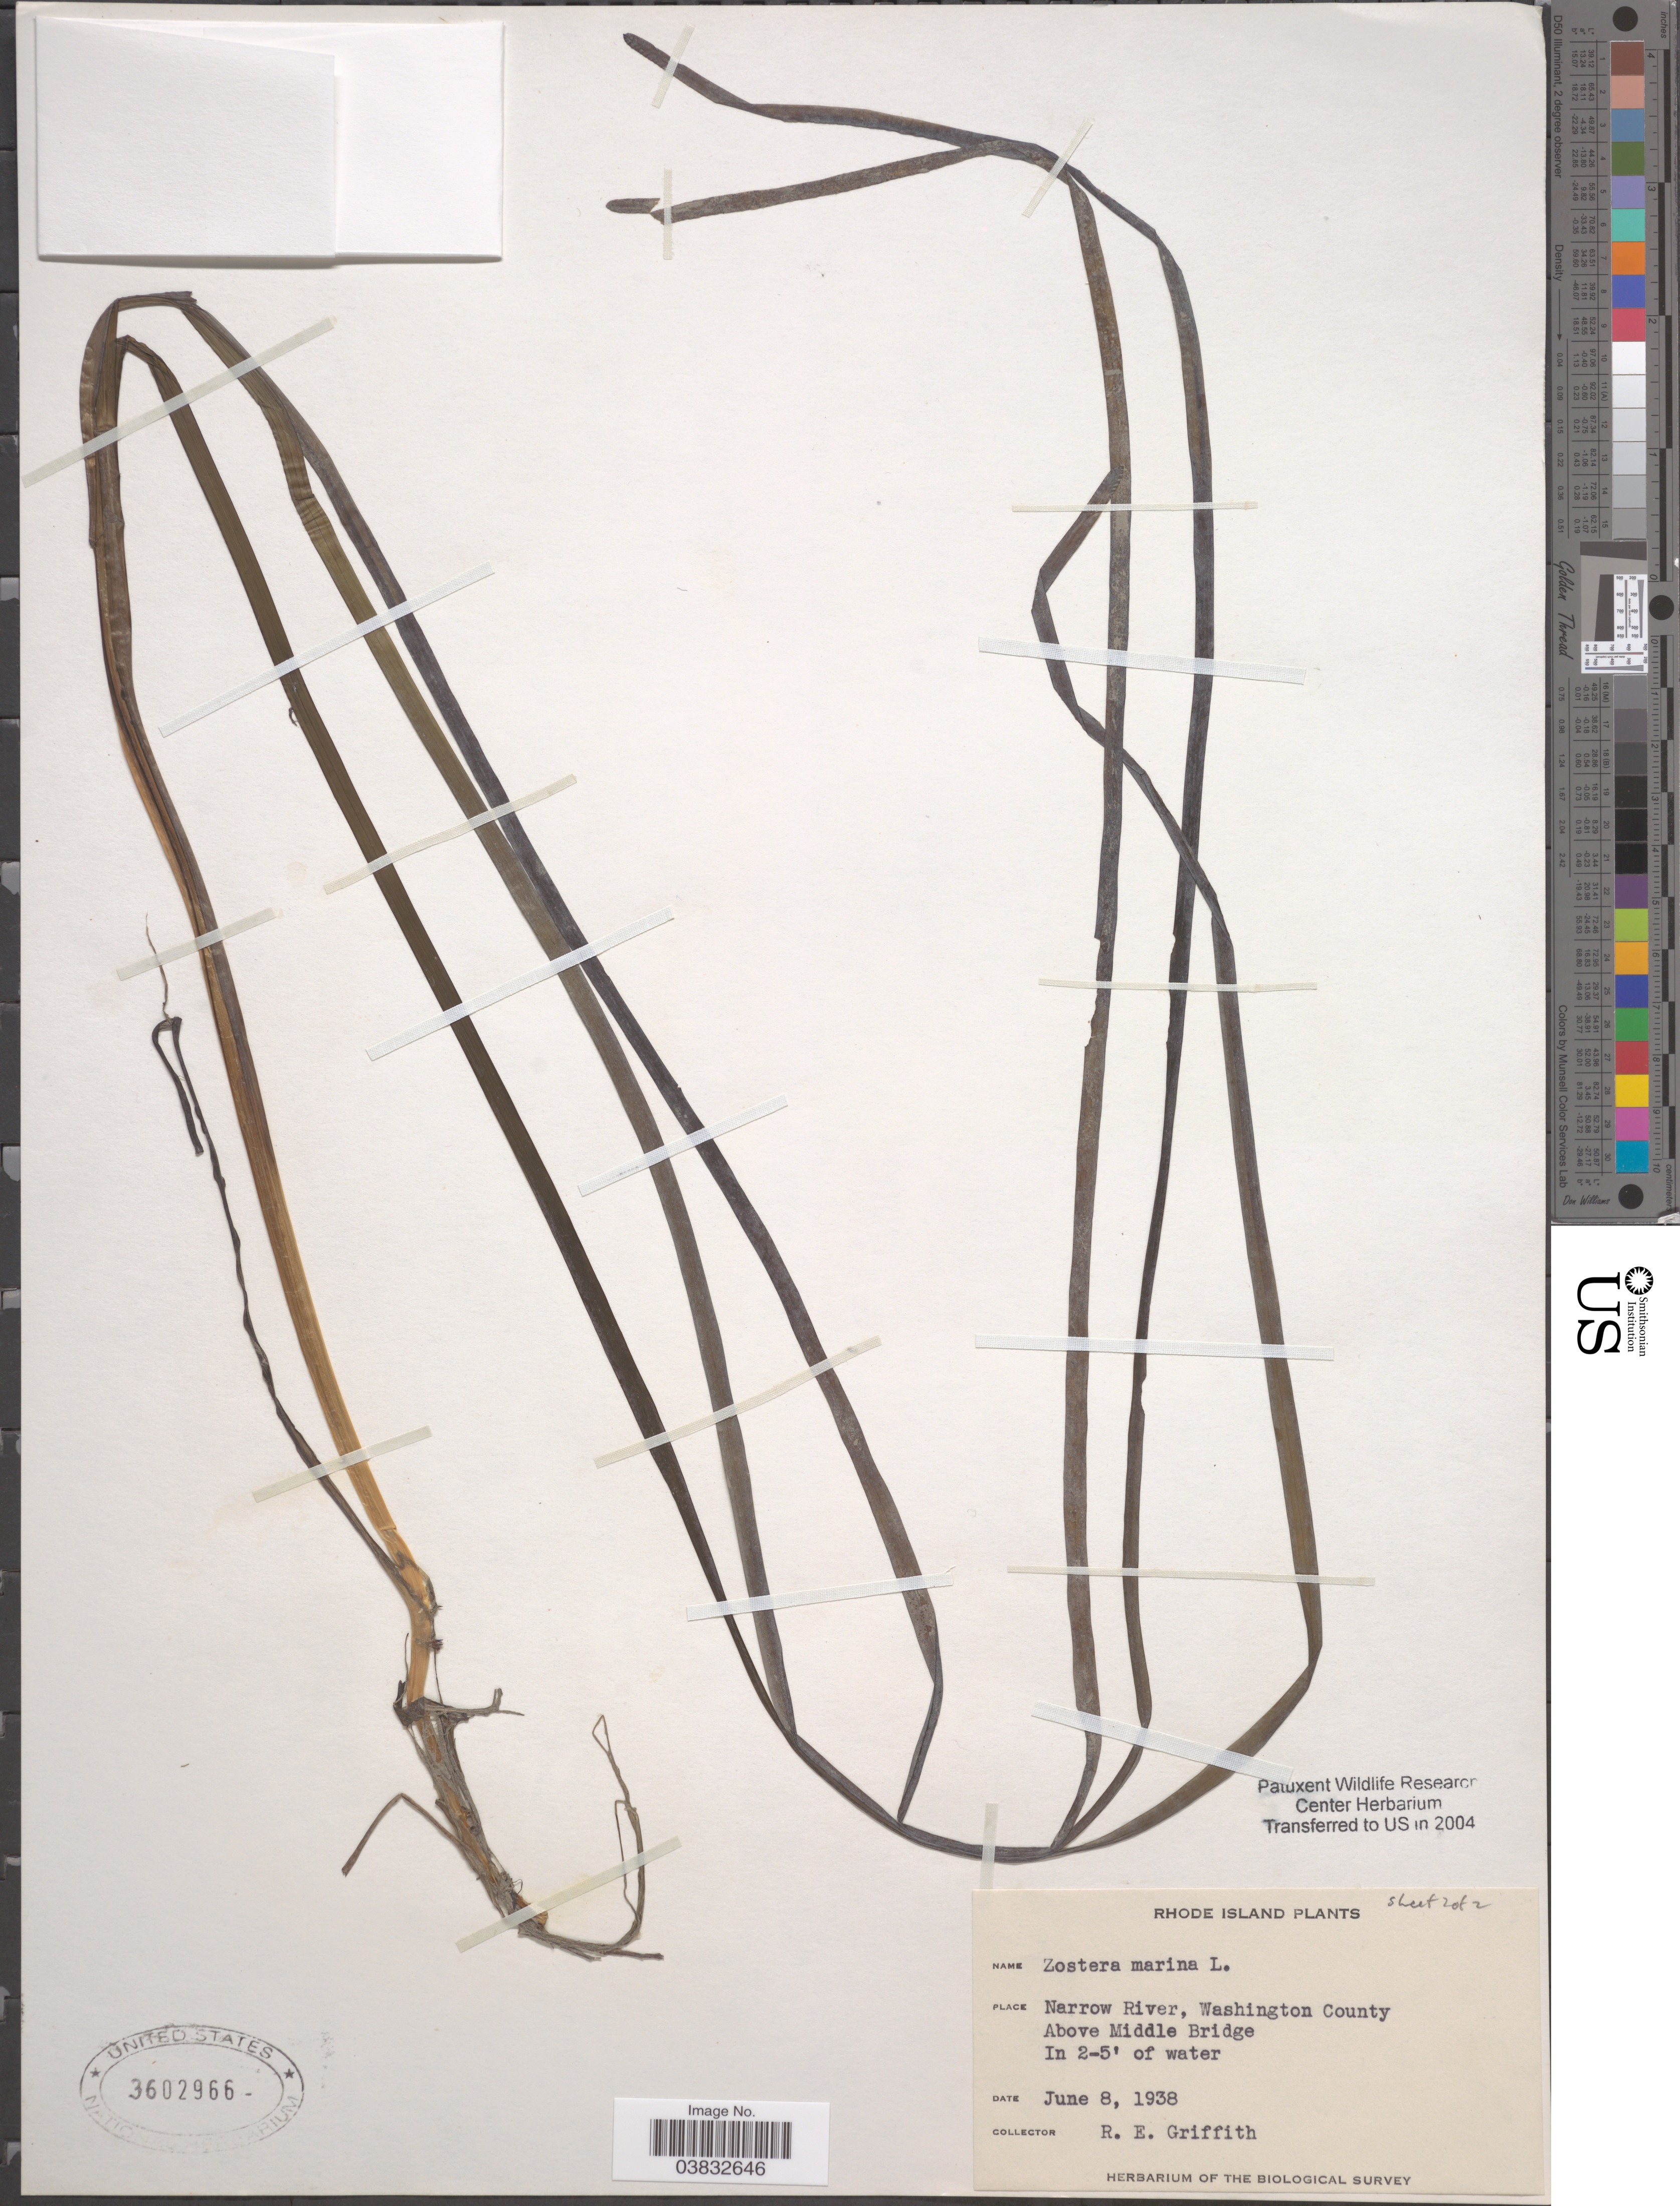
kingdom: Plantae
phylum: Tracheophyta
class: Liliopsida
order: Alismatales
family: Zosteraceae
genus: Zostera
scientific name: Zostera marina var. typica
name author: L.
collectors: R. Griffith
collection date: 1938-06-08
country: United States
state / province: Rhode Island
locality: Narrow River, Washington County. Above Middle Bridge.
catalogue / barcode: US 3602966